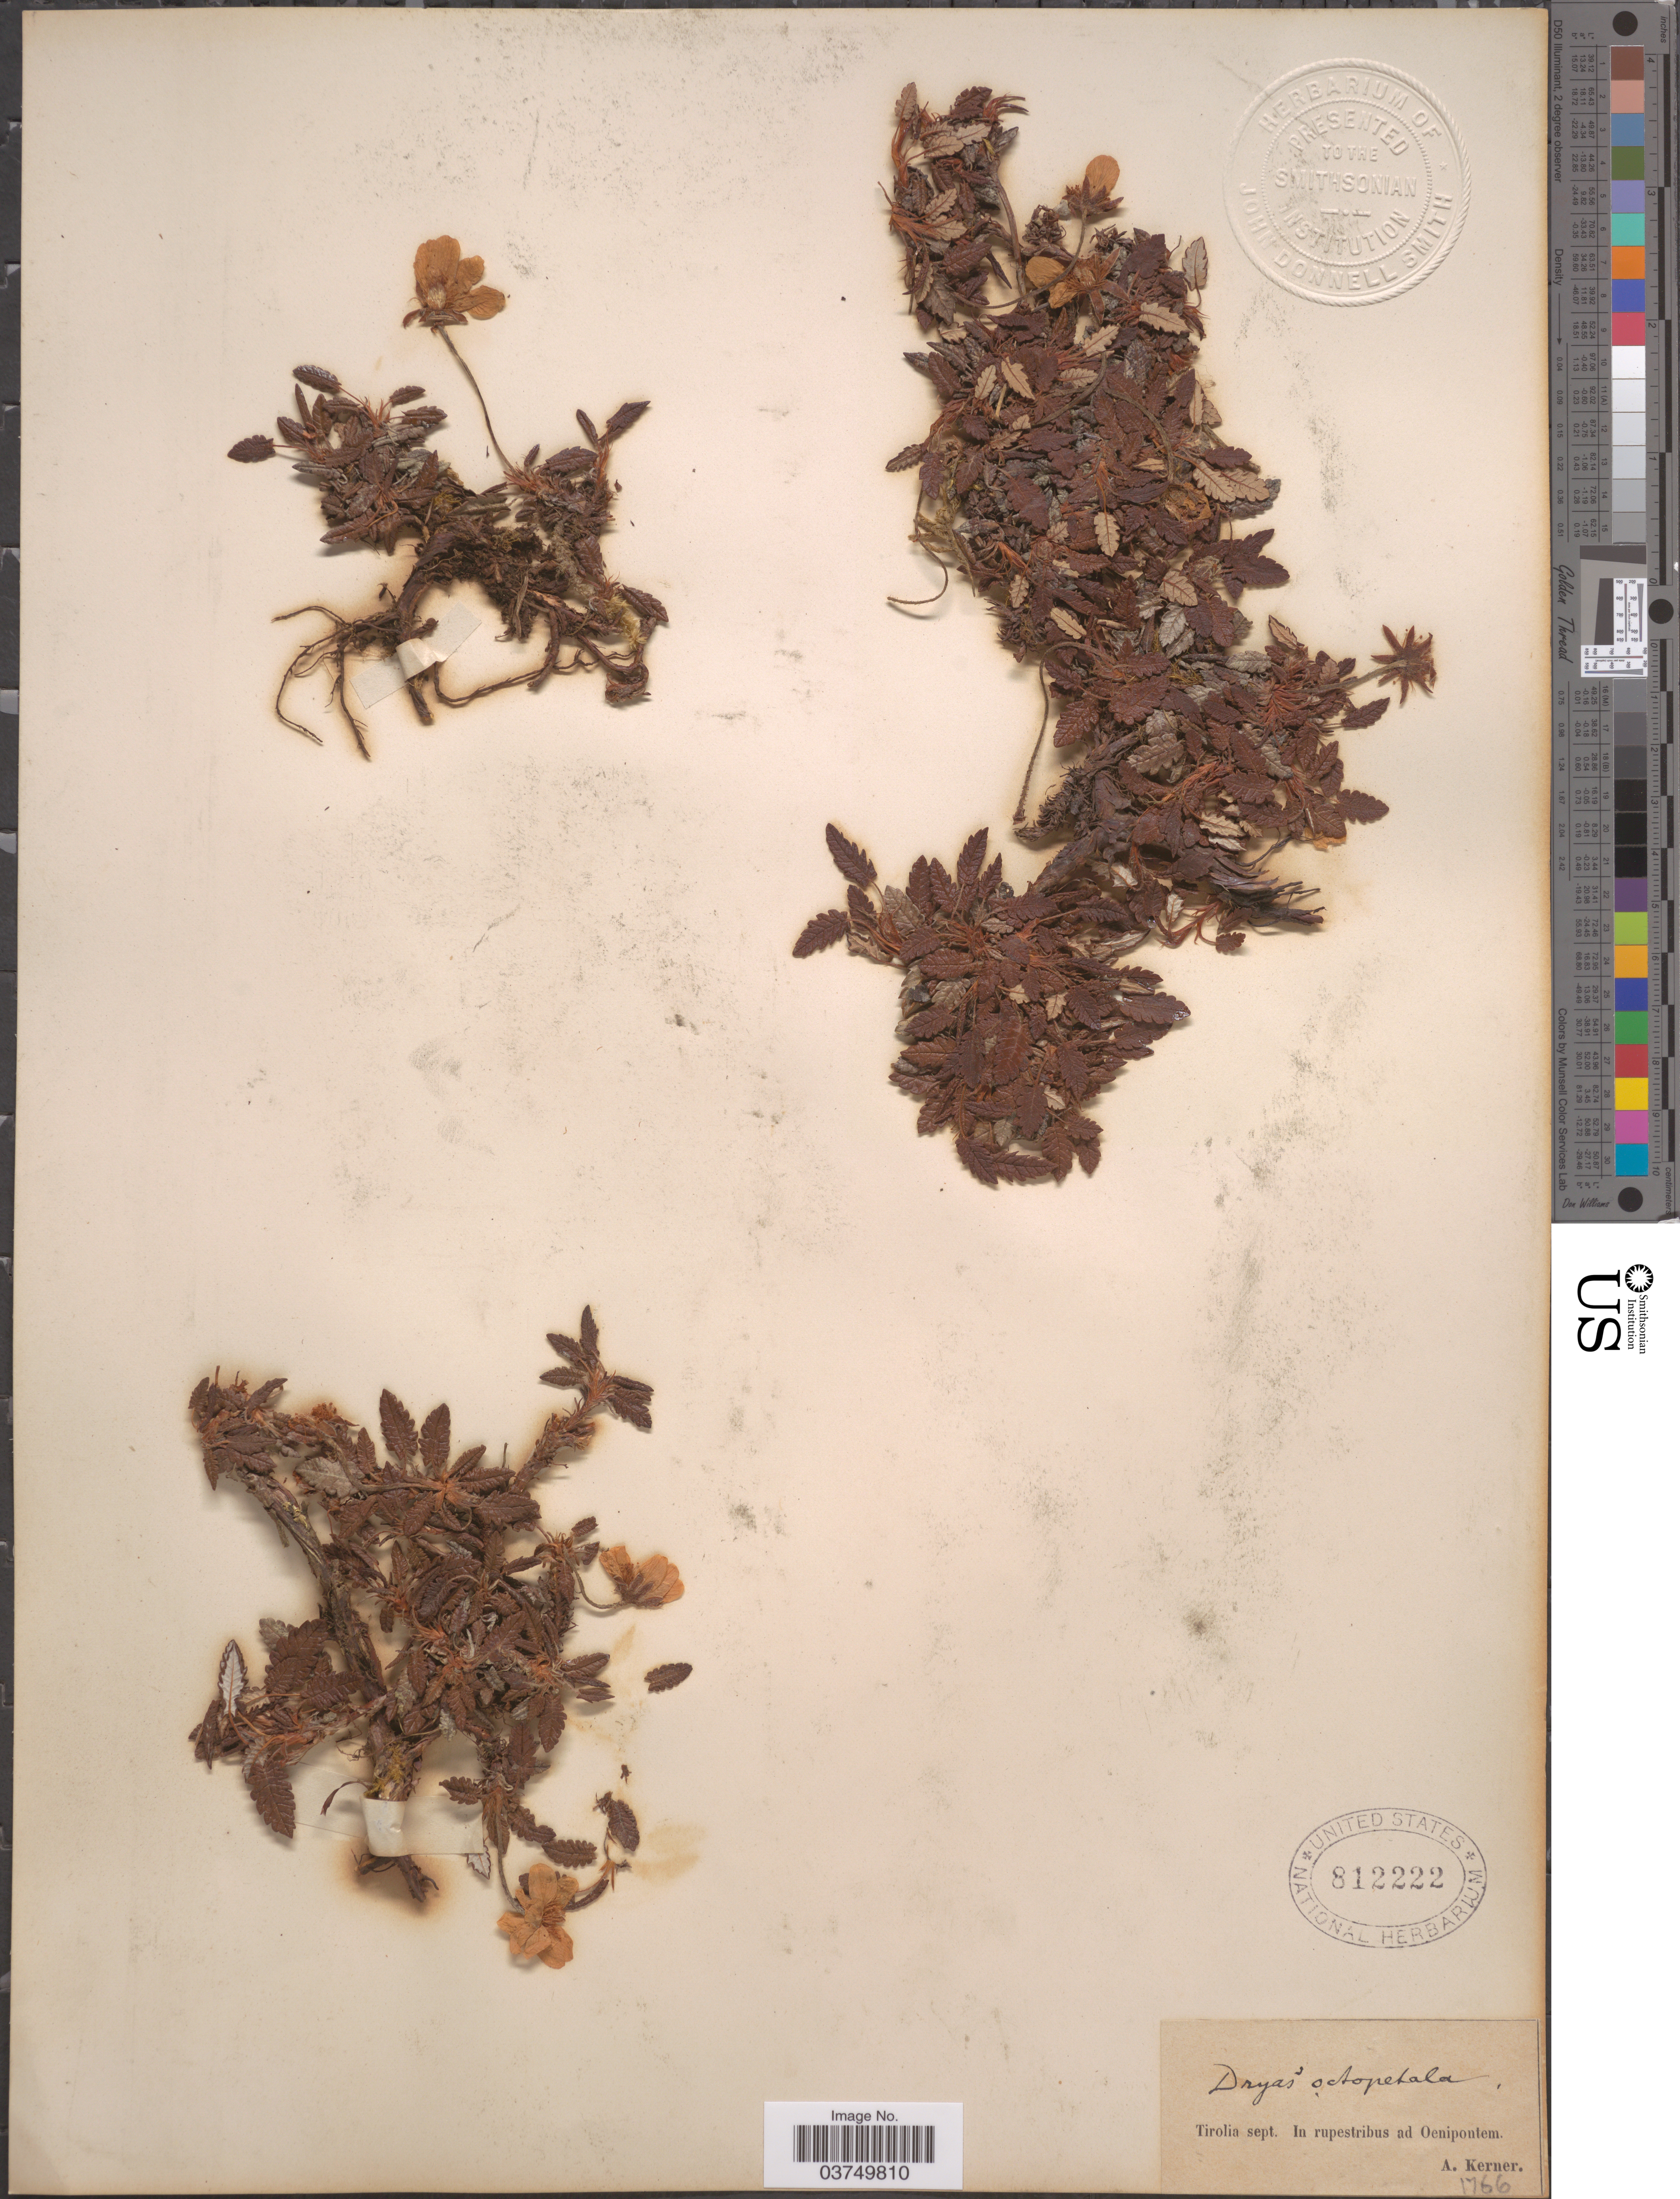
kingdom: Plantae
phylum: Tracheophyta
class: Magnoliopsida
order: Rosales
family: Rosaceae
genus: Dryas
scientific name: Dryas octopetala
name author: L.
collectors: A. Kerner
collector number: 1766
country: Austria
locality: Tirolia sept. In rupestribus ad Oenipontem.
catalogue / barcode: US 812222